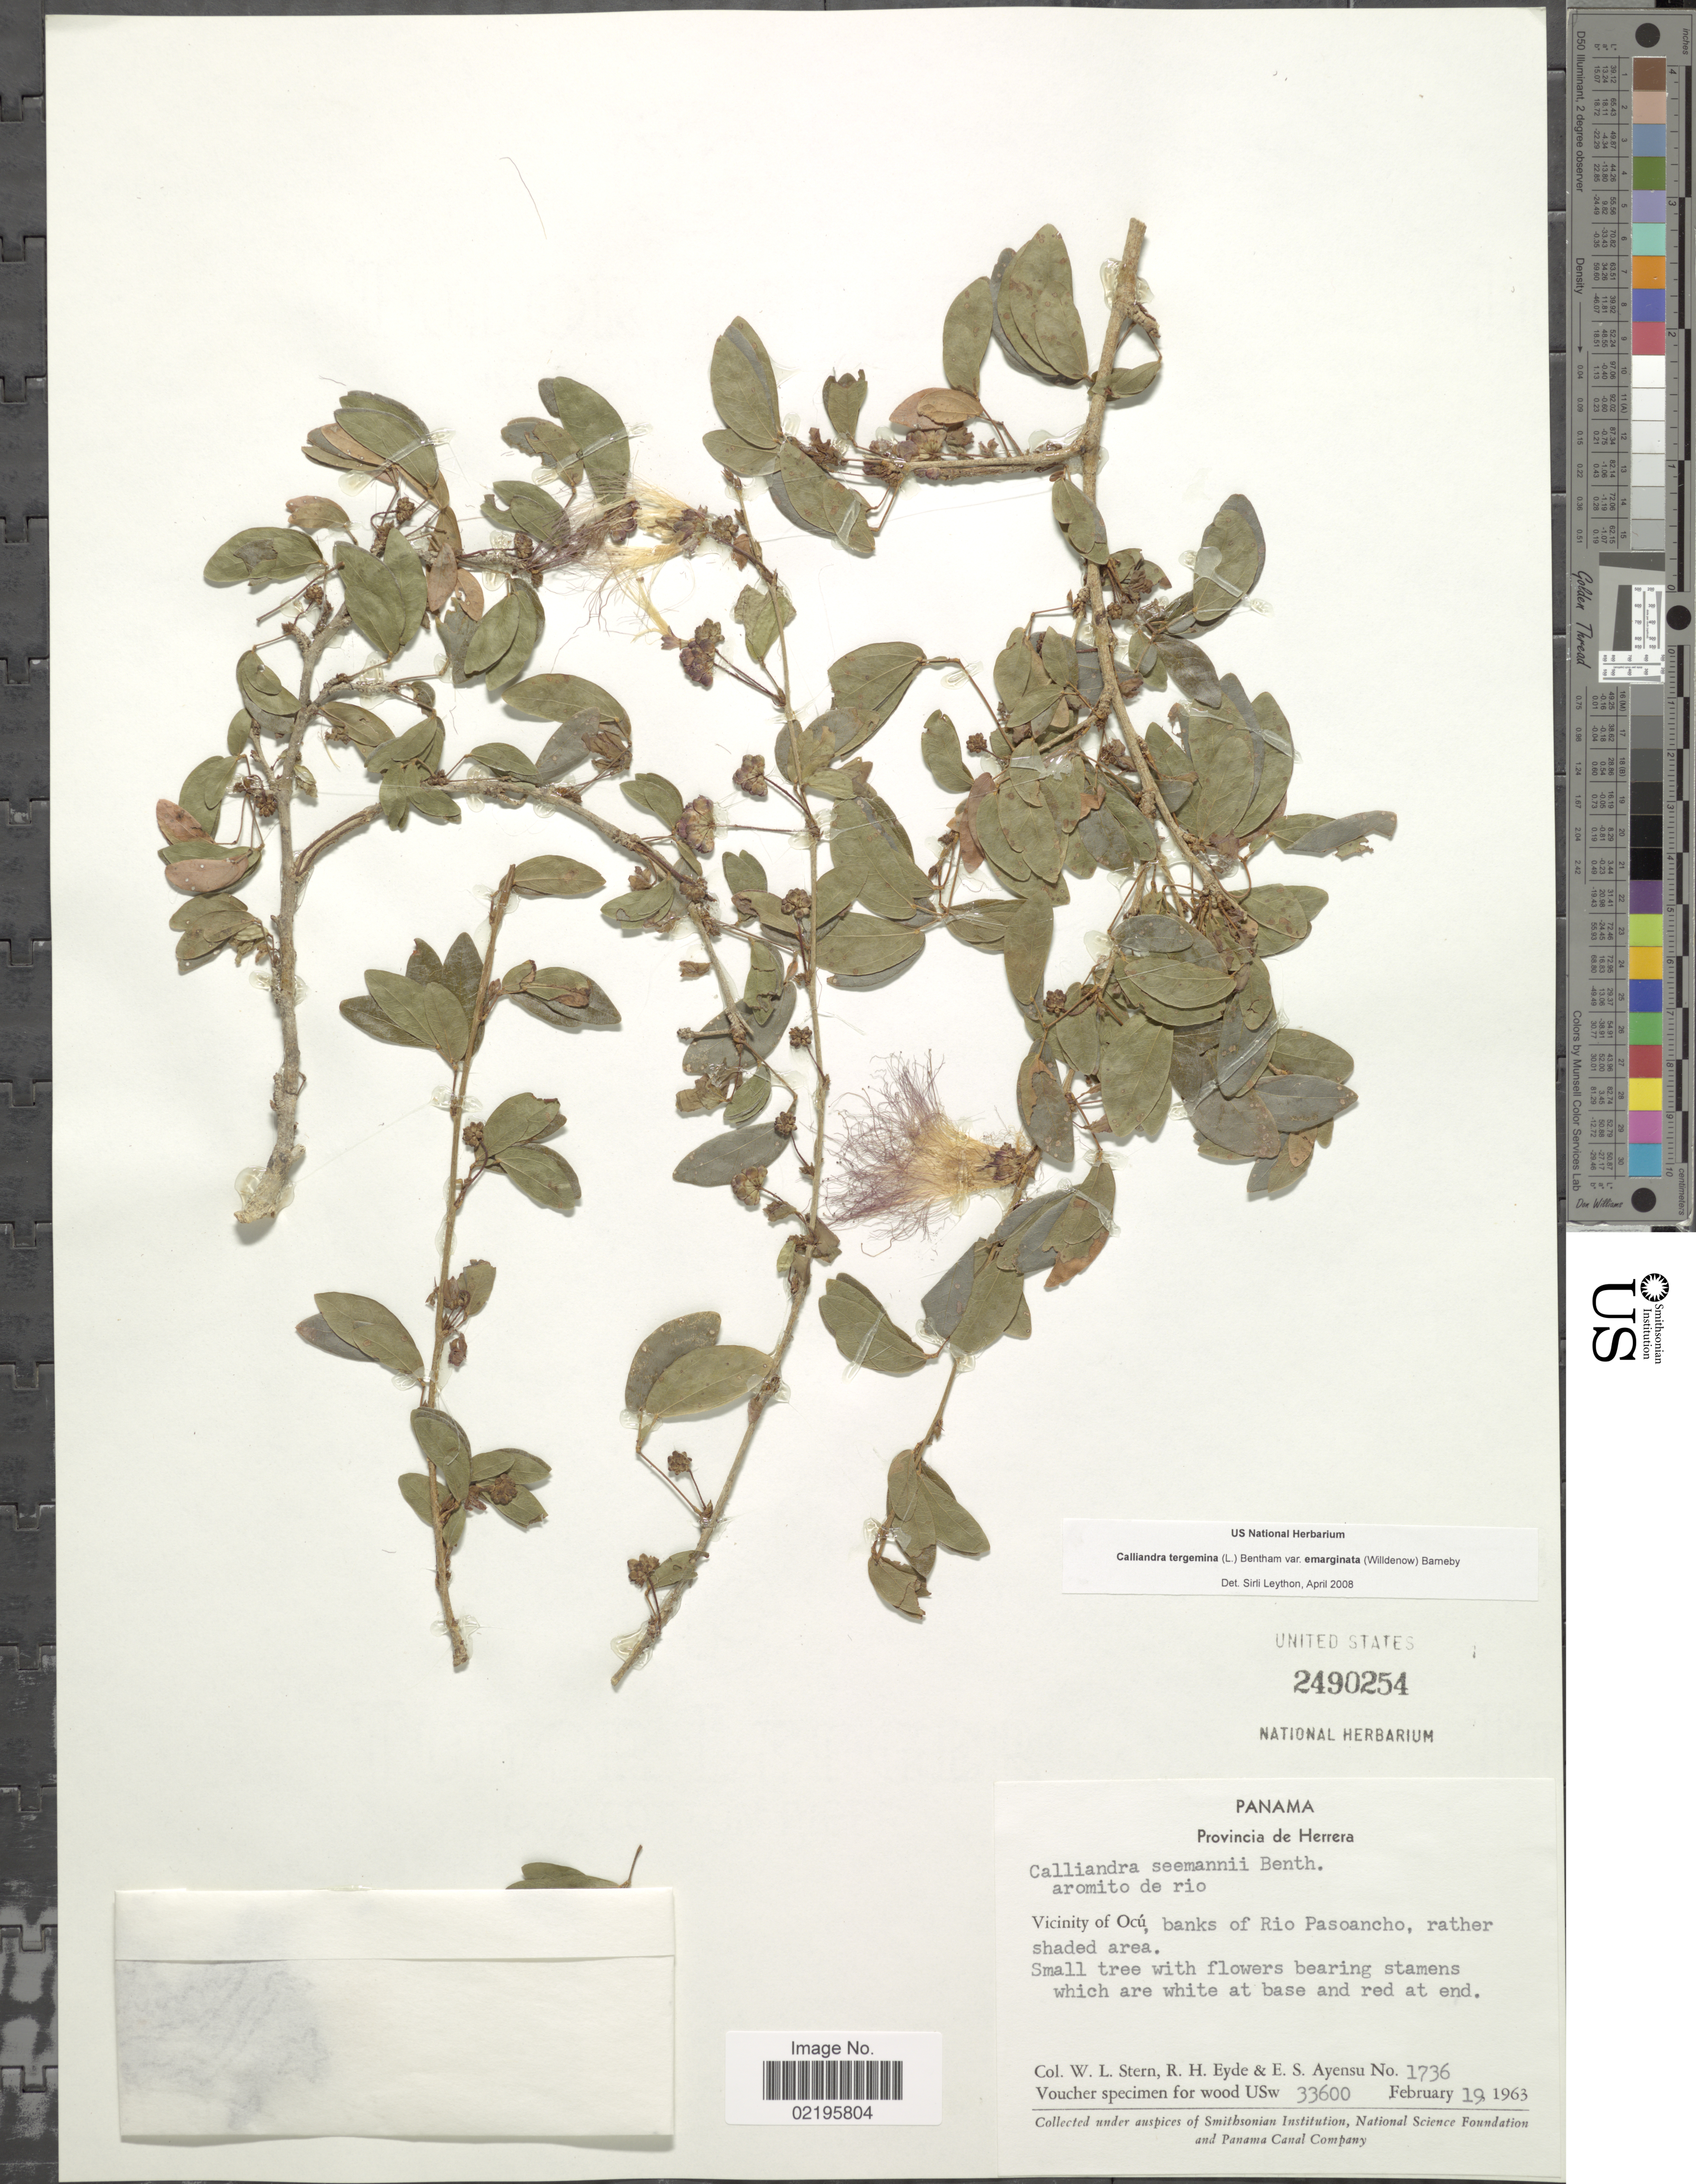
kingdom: Plantae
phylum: Tracheophyta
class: Magnoliopsida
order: Fabales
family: Fabaceae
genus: Calliandra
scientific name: Calliandra tergemina var. emarginata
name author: (Willd.) Barneby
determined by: Leython, S.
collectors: W. L. Stern, R. H. Eyde & E. S. Ayensu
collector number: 1736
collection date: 1963-02-19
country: Panama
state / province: Herrera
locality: Vicinity of Ocu, banks of Rio Pasoancho, rather shaded area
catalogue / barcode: US 2490254